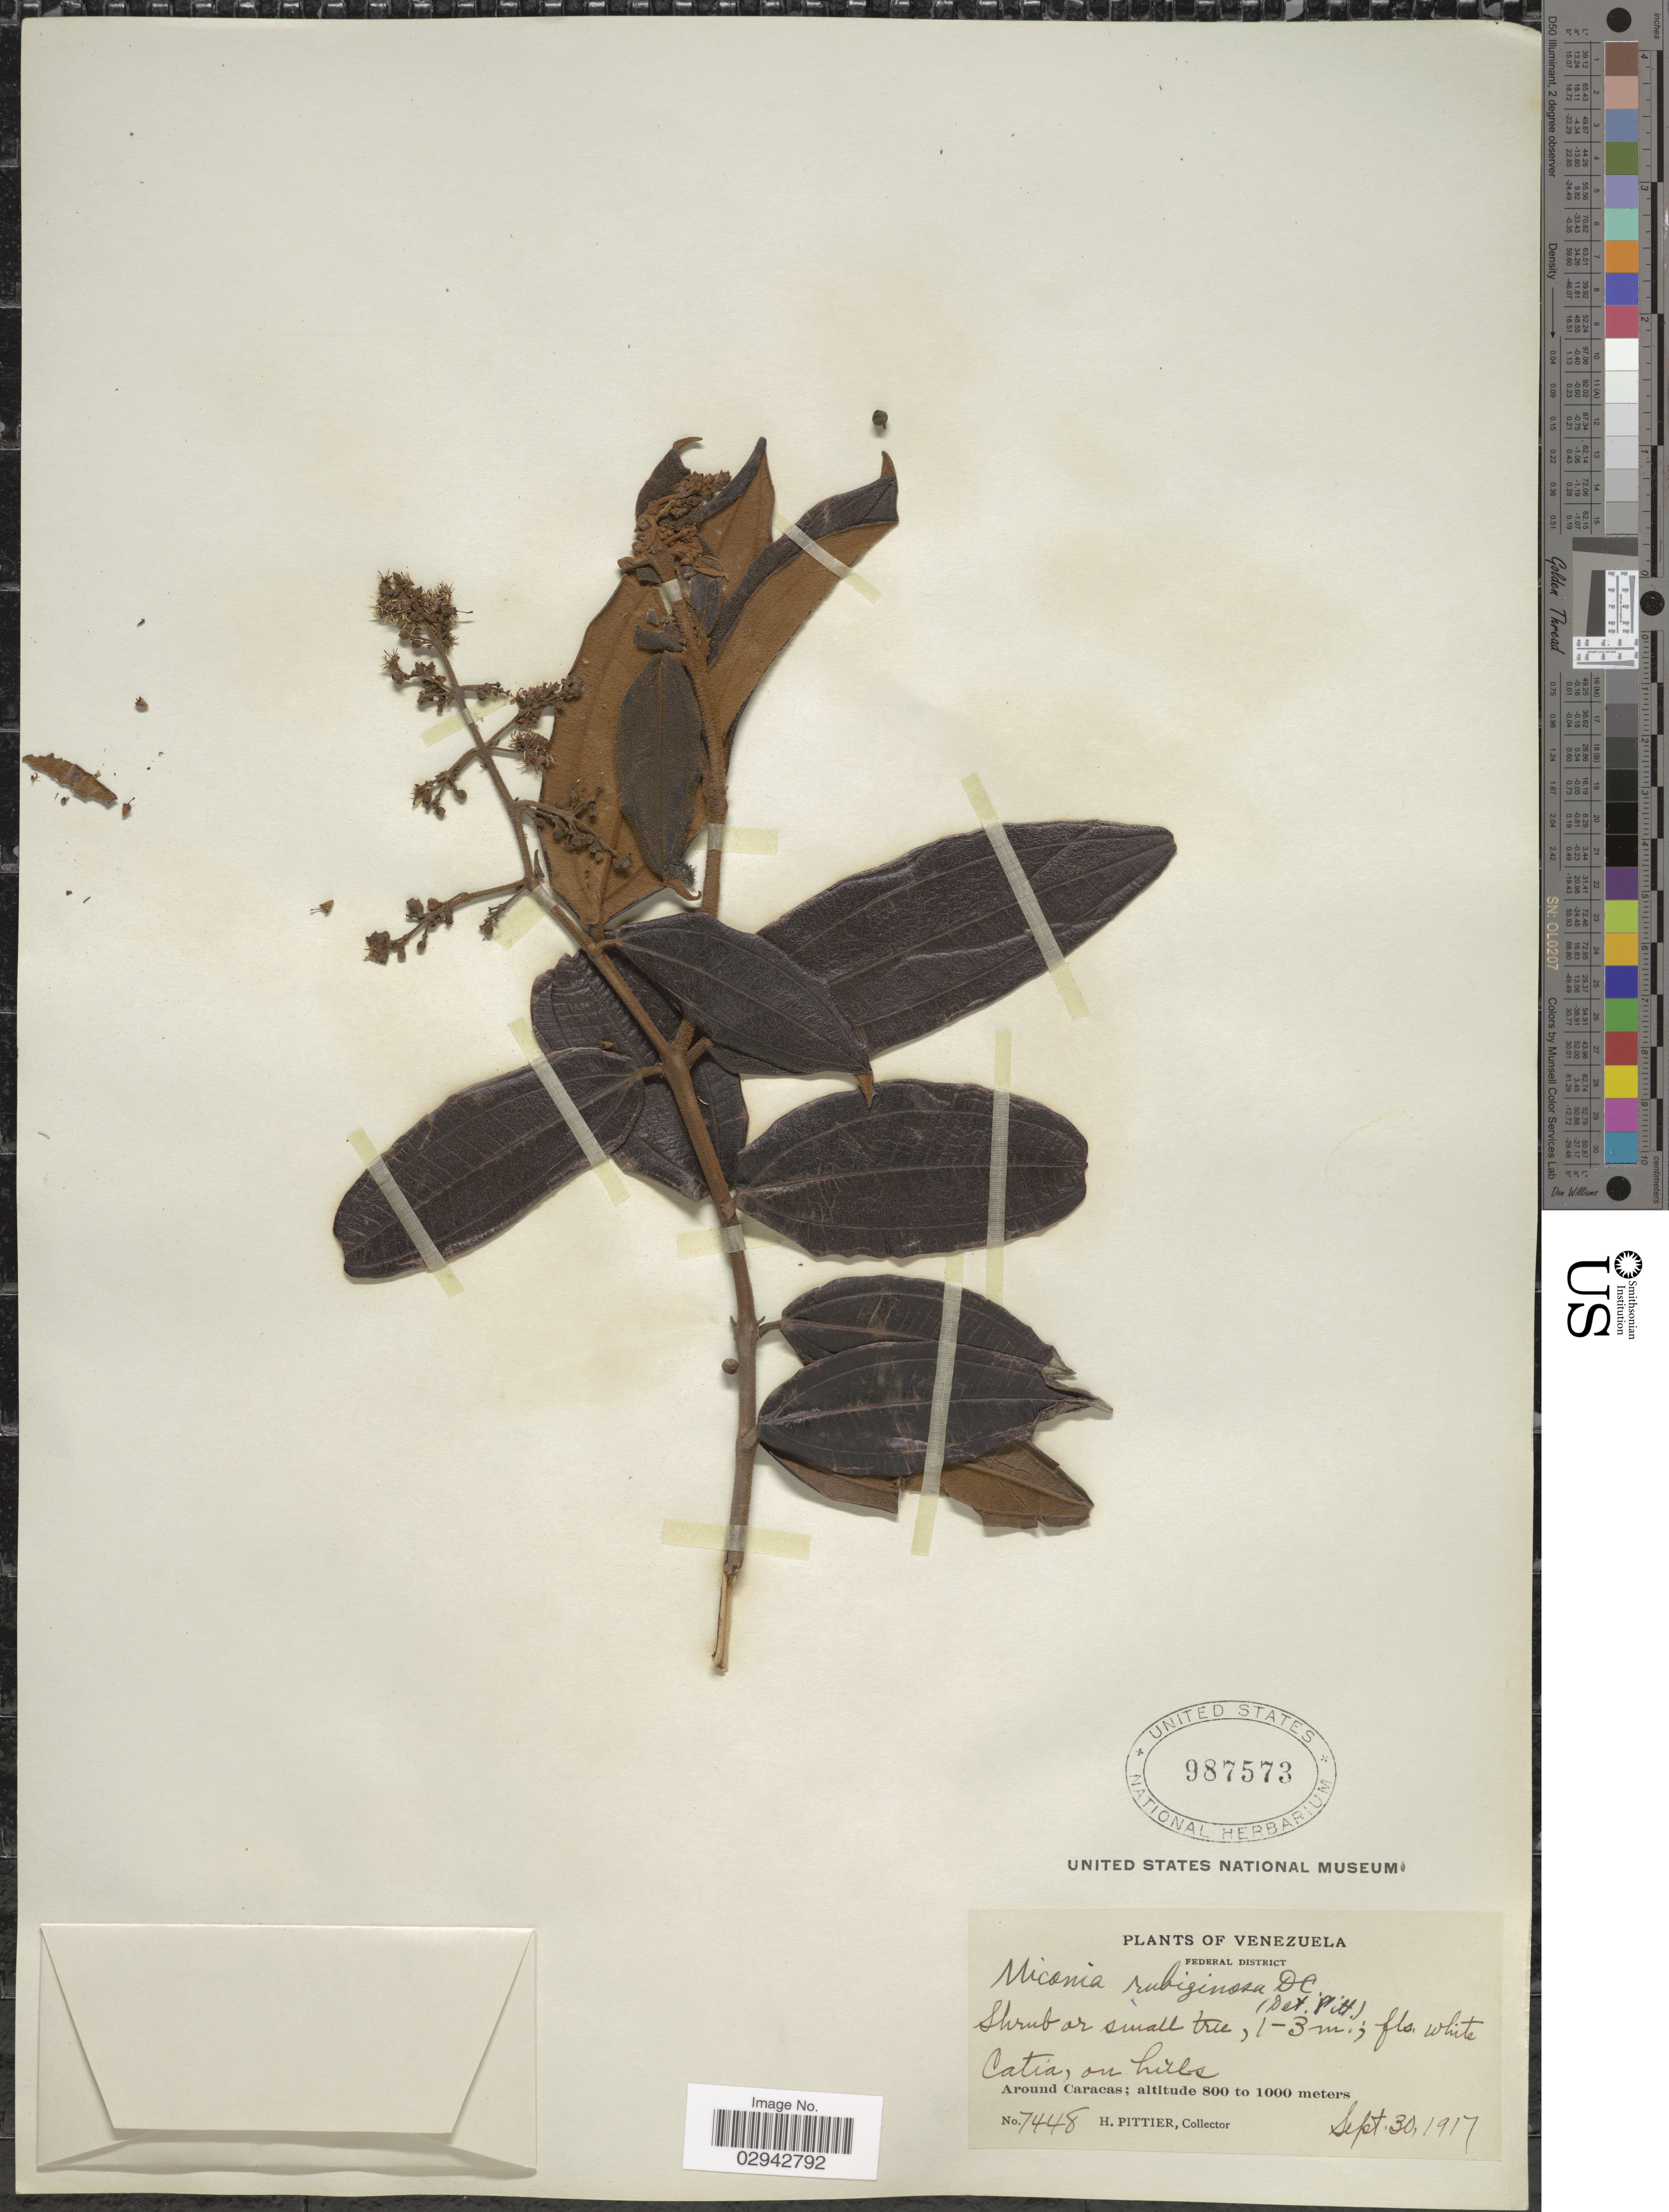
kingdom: Plantae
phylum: Tracheophyta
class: Magnoliopsida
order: Myrtales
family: Melastomataceae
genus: Miconia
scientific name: Miconia rubiginosa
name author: (Bonpl.) DC.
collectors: H. F. Pittier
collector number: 7448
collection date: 1917-09-30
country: Venezuela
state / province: Distrito Federal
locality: Federal District. Catia, on hills. Around Caracas.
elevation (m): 800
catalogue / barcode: US 987573